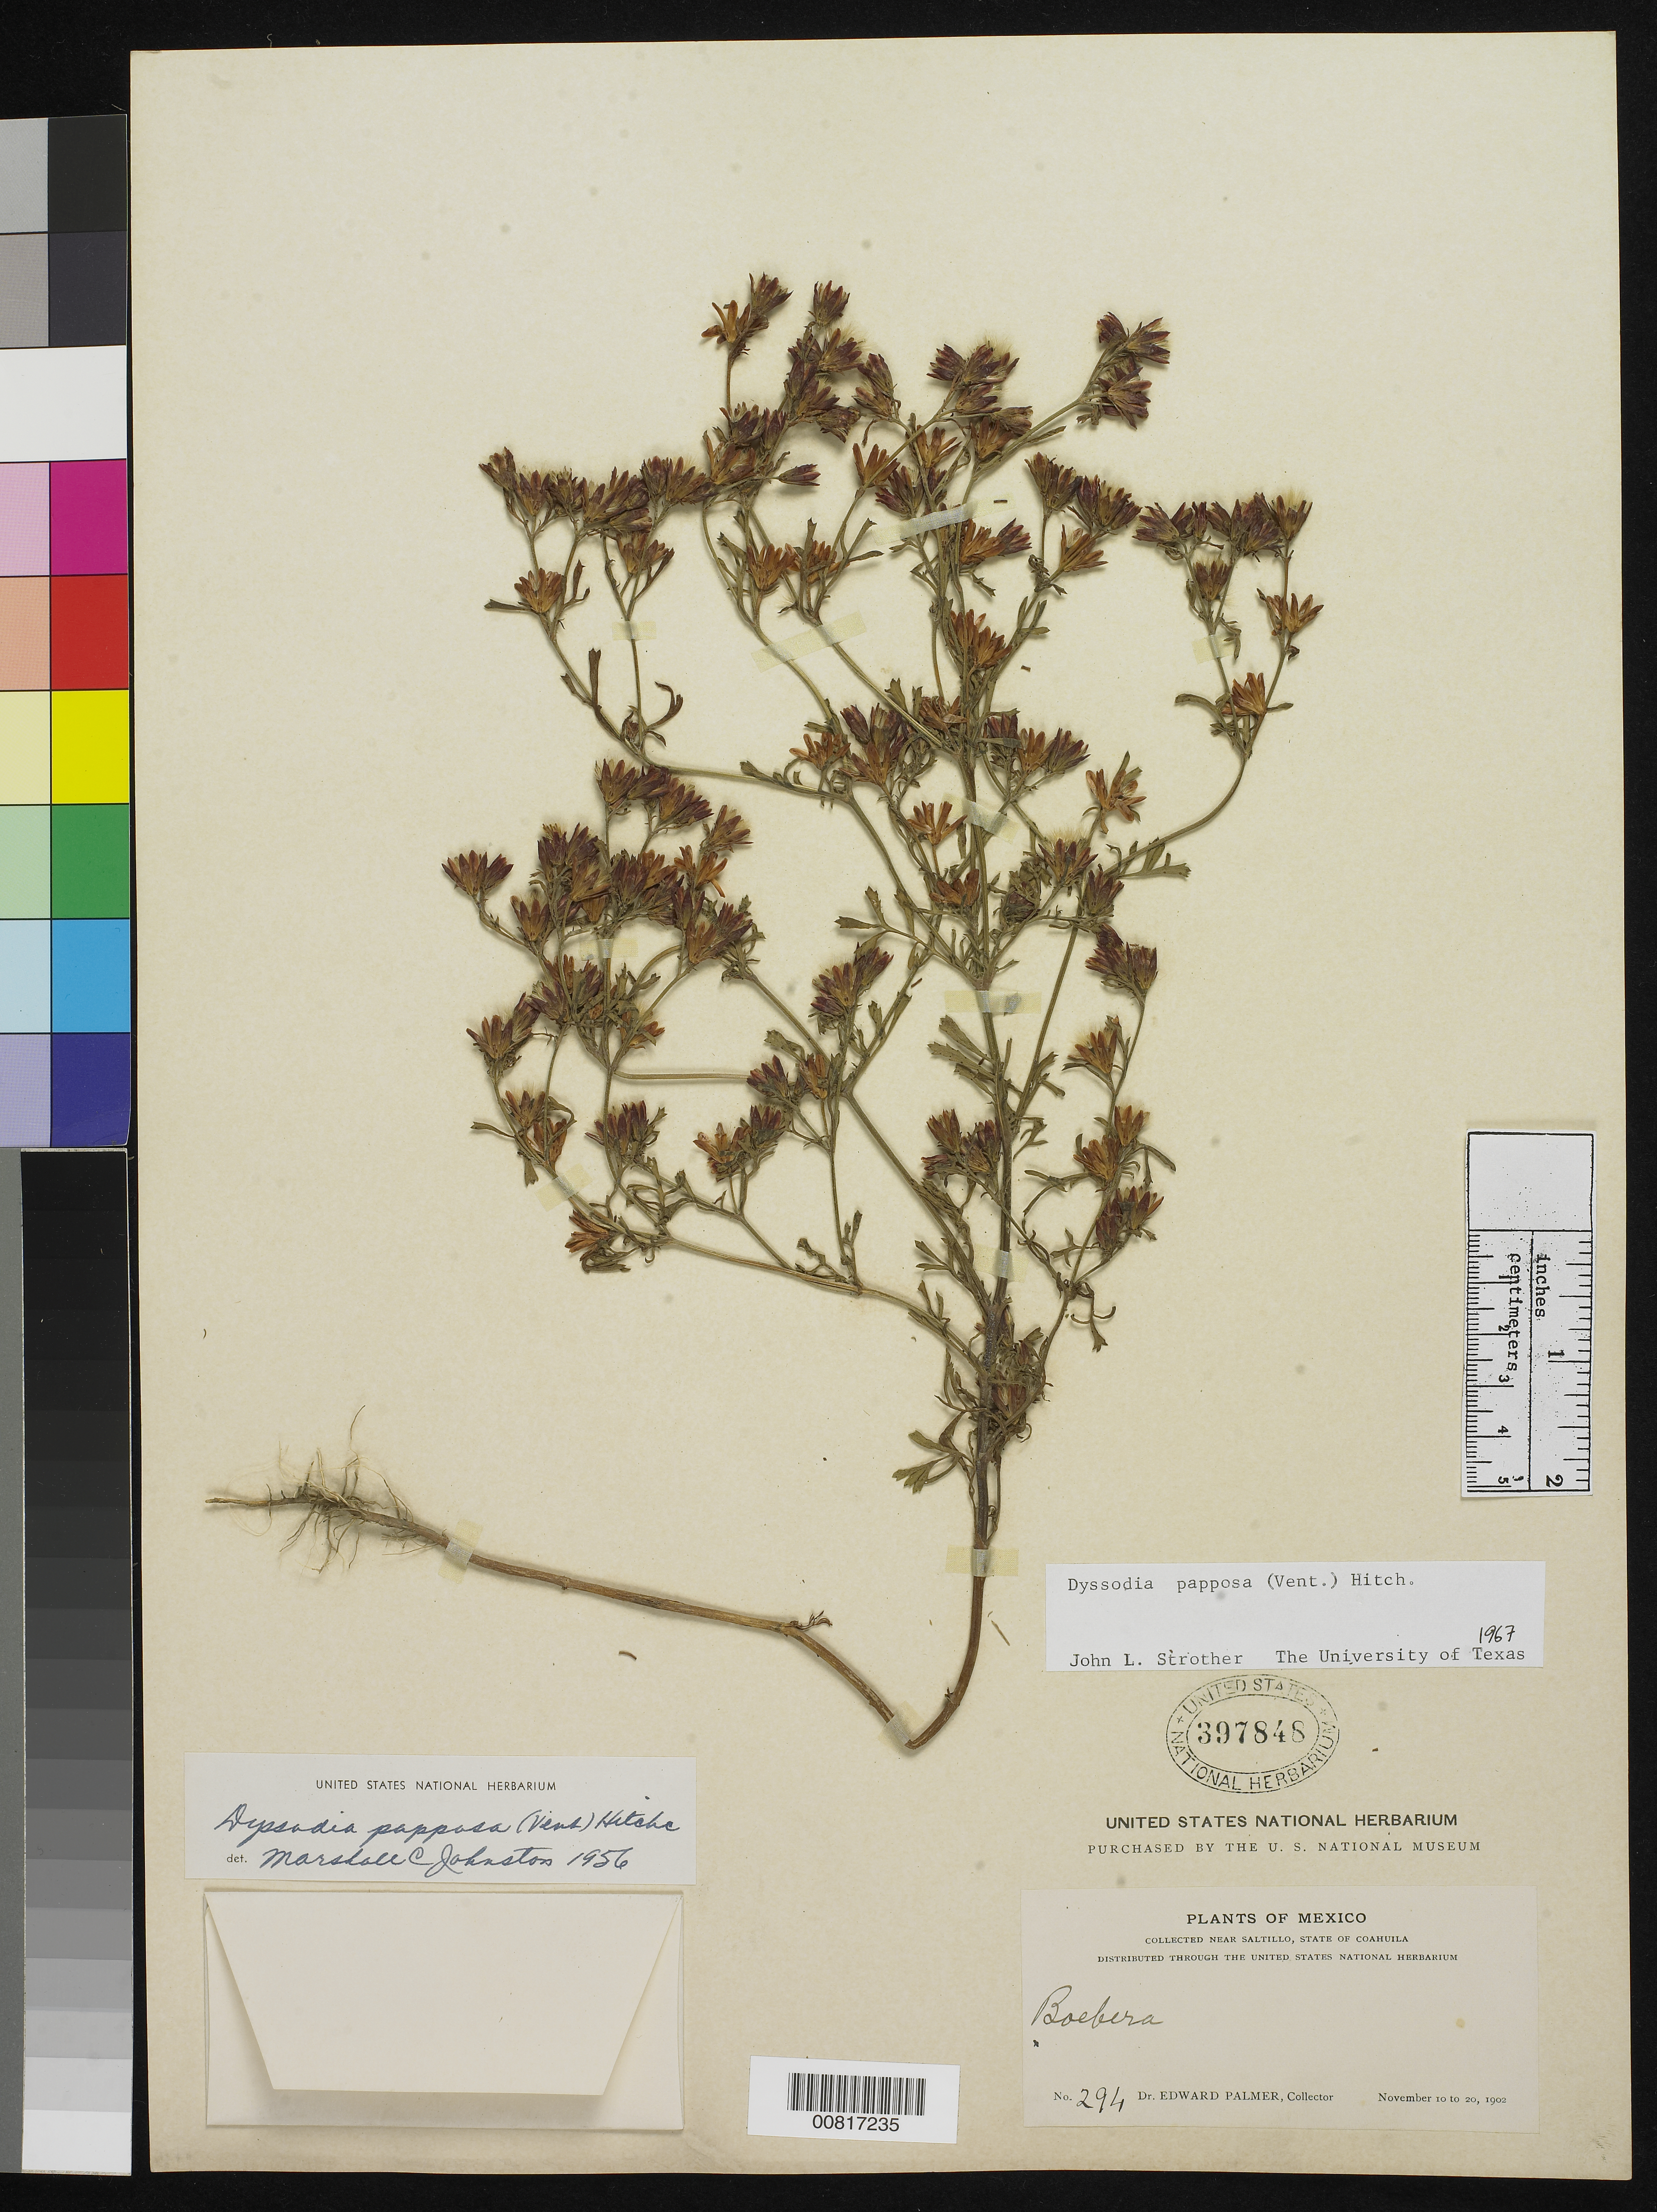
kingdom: Plantae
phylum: Tracheophyta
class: Magnoliopsida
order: Asterales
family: Asteraceae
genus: Dyssodia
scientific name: Dyssodia papposa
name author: (Vent.) Hitchc.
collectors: E. Palmer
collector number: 294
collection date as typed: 10 Nov 1902 to 20 Nov 1902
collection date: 1902-11-10/1902-11-20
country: Mexico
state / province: Coahuila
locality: Near Saltillo, Coahuila.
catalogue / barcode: US 397848